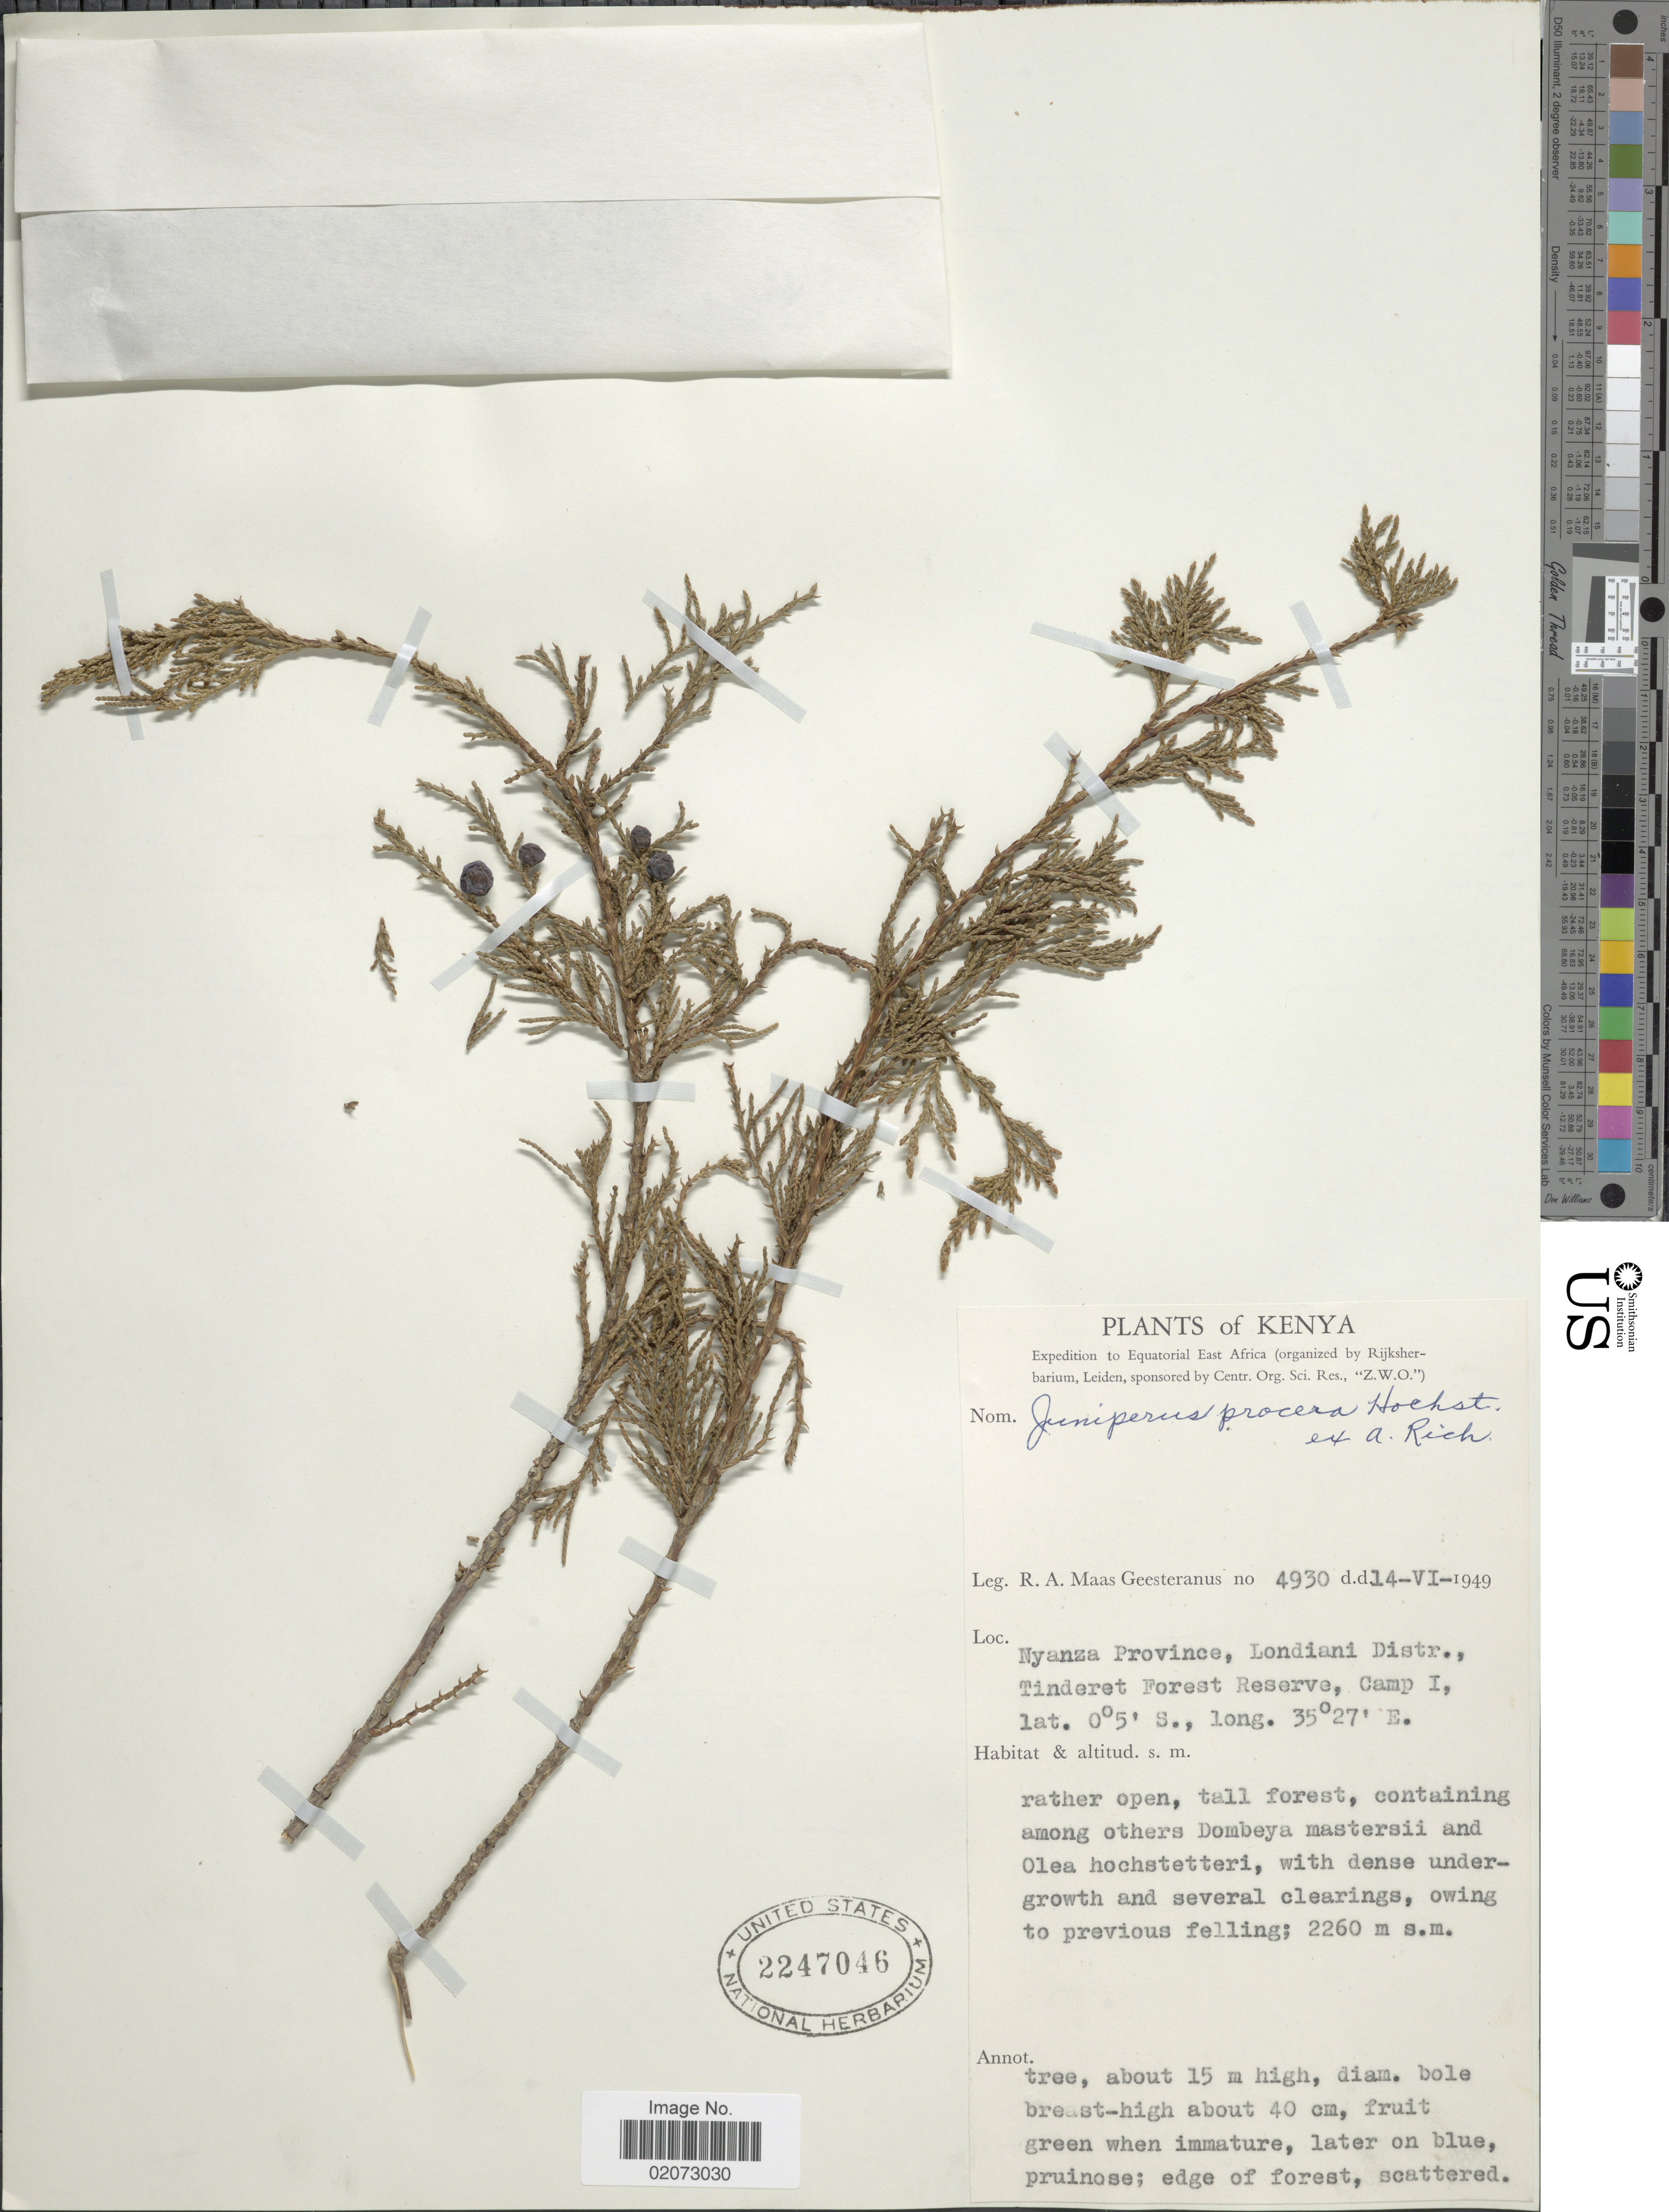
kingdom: Plantae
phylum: Tracheophyta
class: Pinopsida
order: Pinales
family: Cupressaceae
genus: Juniperus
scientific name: Juniperus procera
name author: Hochst. ex Endl.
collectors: R. A. Maas Geesteranus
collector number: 4930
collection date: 1949-06-14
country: Kenya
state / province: Kericho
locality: Nyanza Province, Londiani Distr., Tinderet Forest Reserve, Camp I.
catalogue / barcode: US 2247046